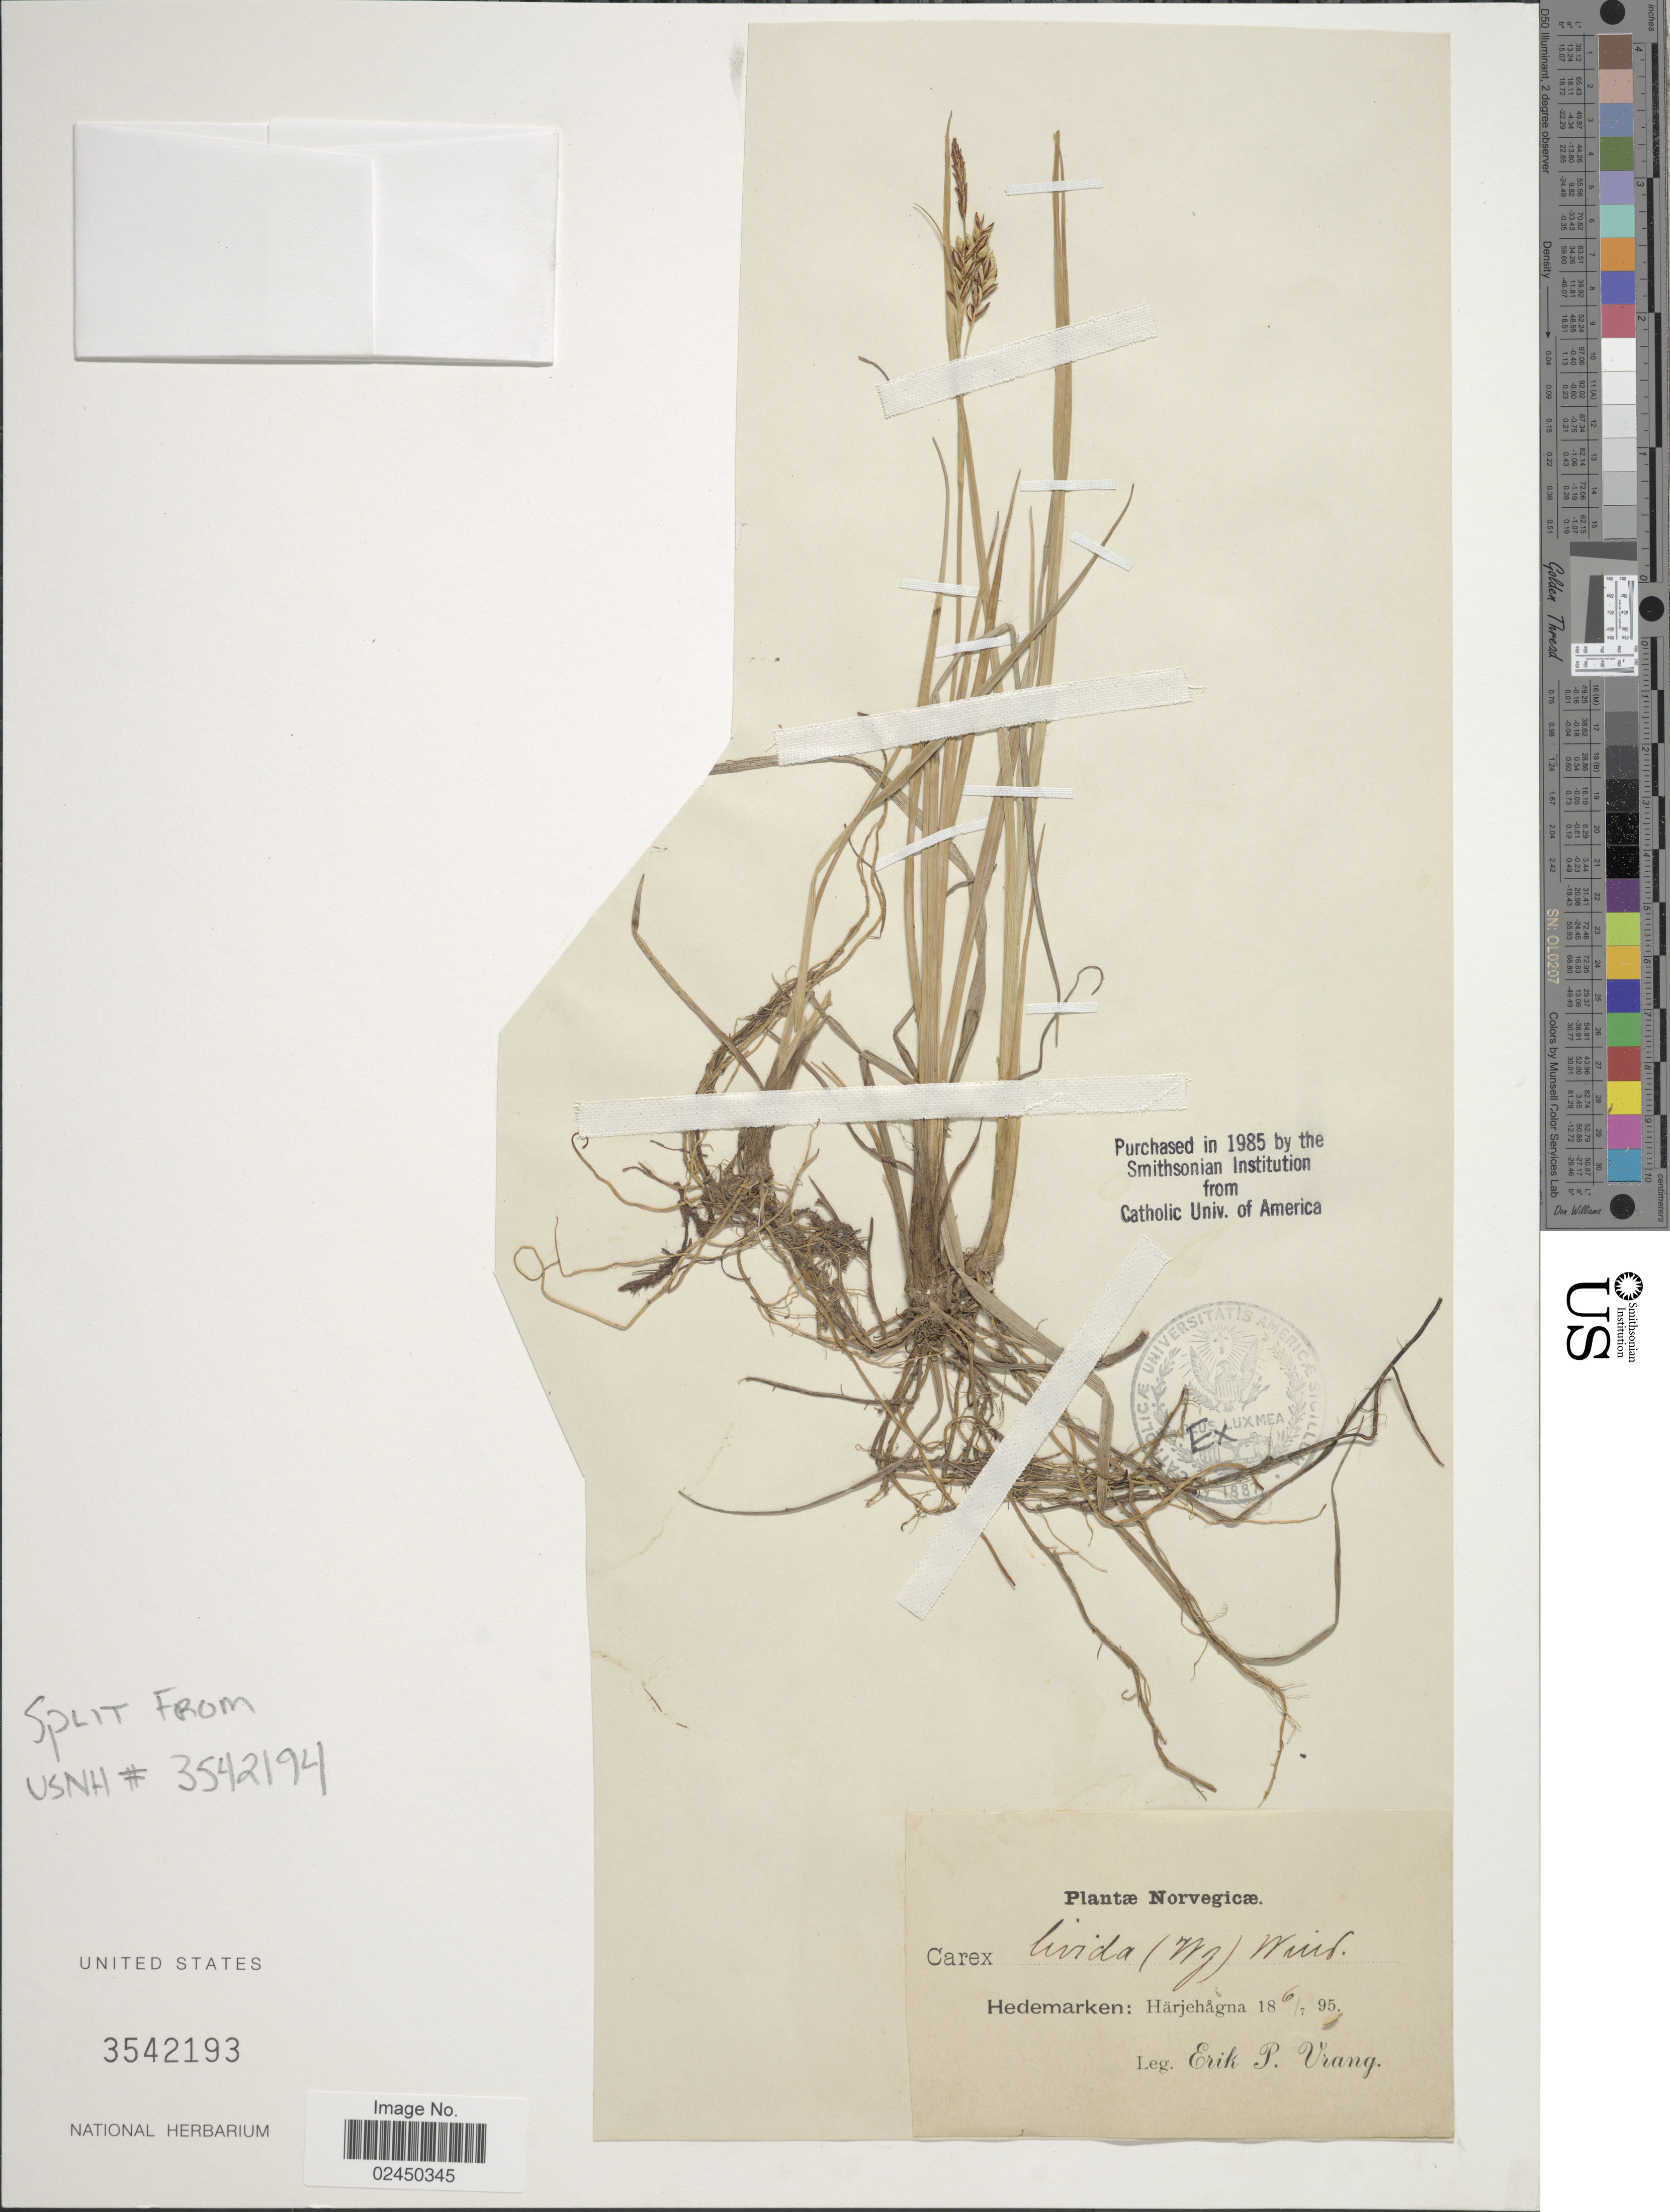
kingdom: Plantae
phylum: Tracheophyta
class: Liliopsida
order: Poales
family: Cyperaceae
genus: Carex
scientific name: Carex livida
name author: (Wahlenb.) Willd.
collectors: E. Vrang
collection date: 1895-07-06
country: Norway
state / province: Ostfold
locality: Norvegicae, Hedemarken: Harjehagna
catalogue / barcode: US 3542193